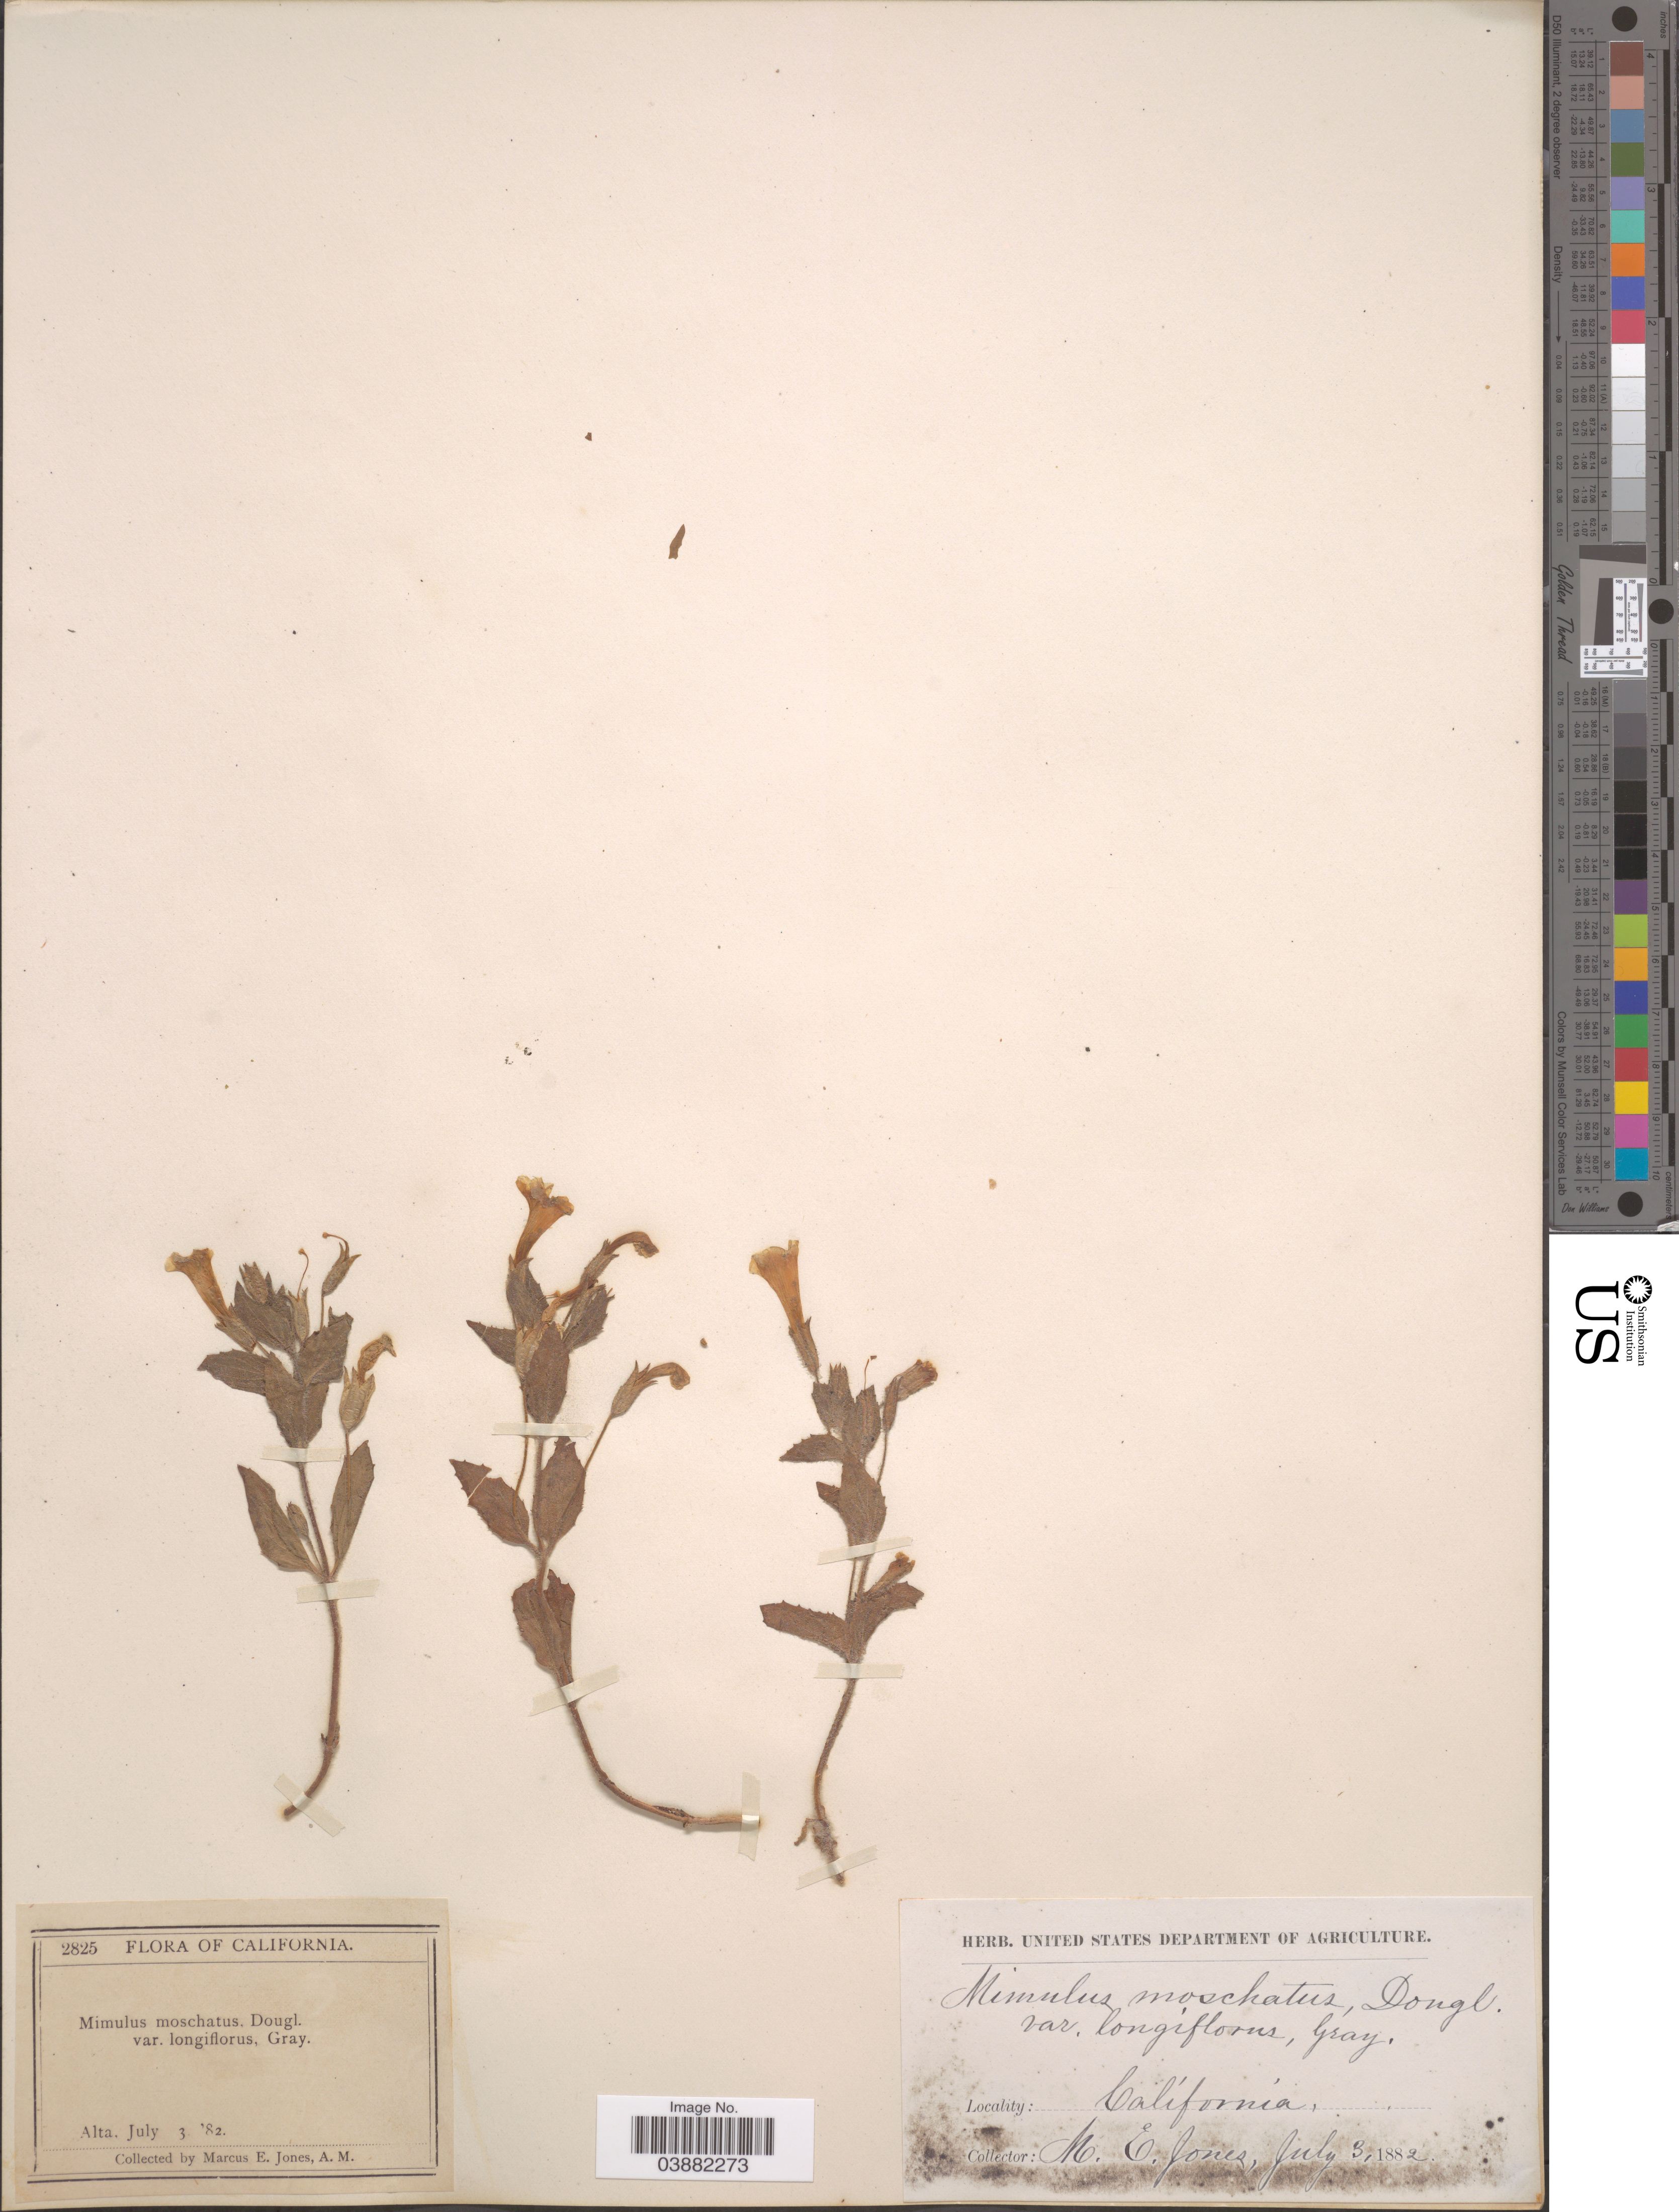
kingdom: Plantae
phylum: Tracheophyta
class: Magnoliopsida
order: Lamiales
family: Phrymaceae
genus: Mimulus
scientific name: Mimulus moschatus var. longiflorus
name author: A. Gray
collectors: M. E. Jones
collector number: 2825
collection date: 1882-07-03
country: United States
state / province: California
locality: Alta.